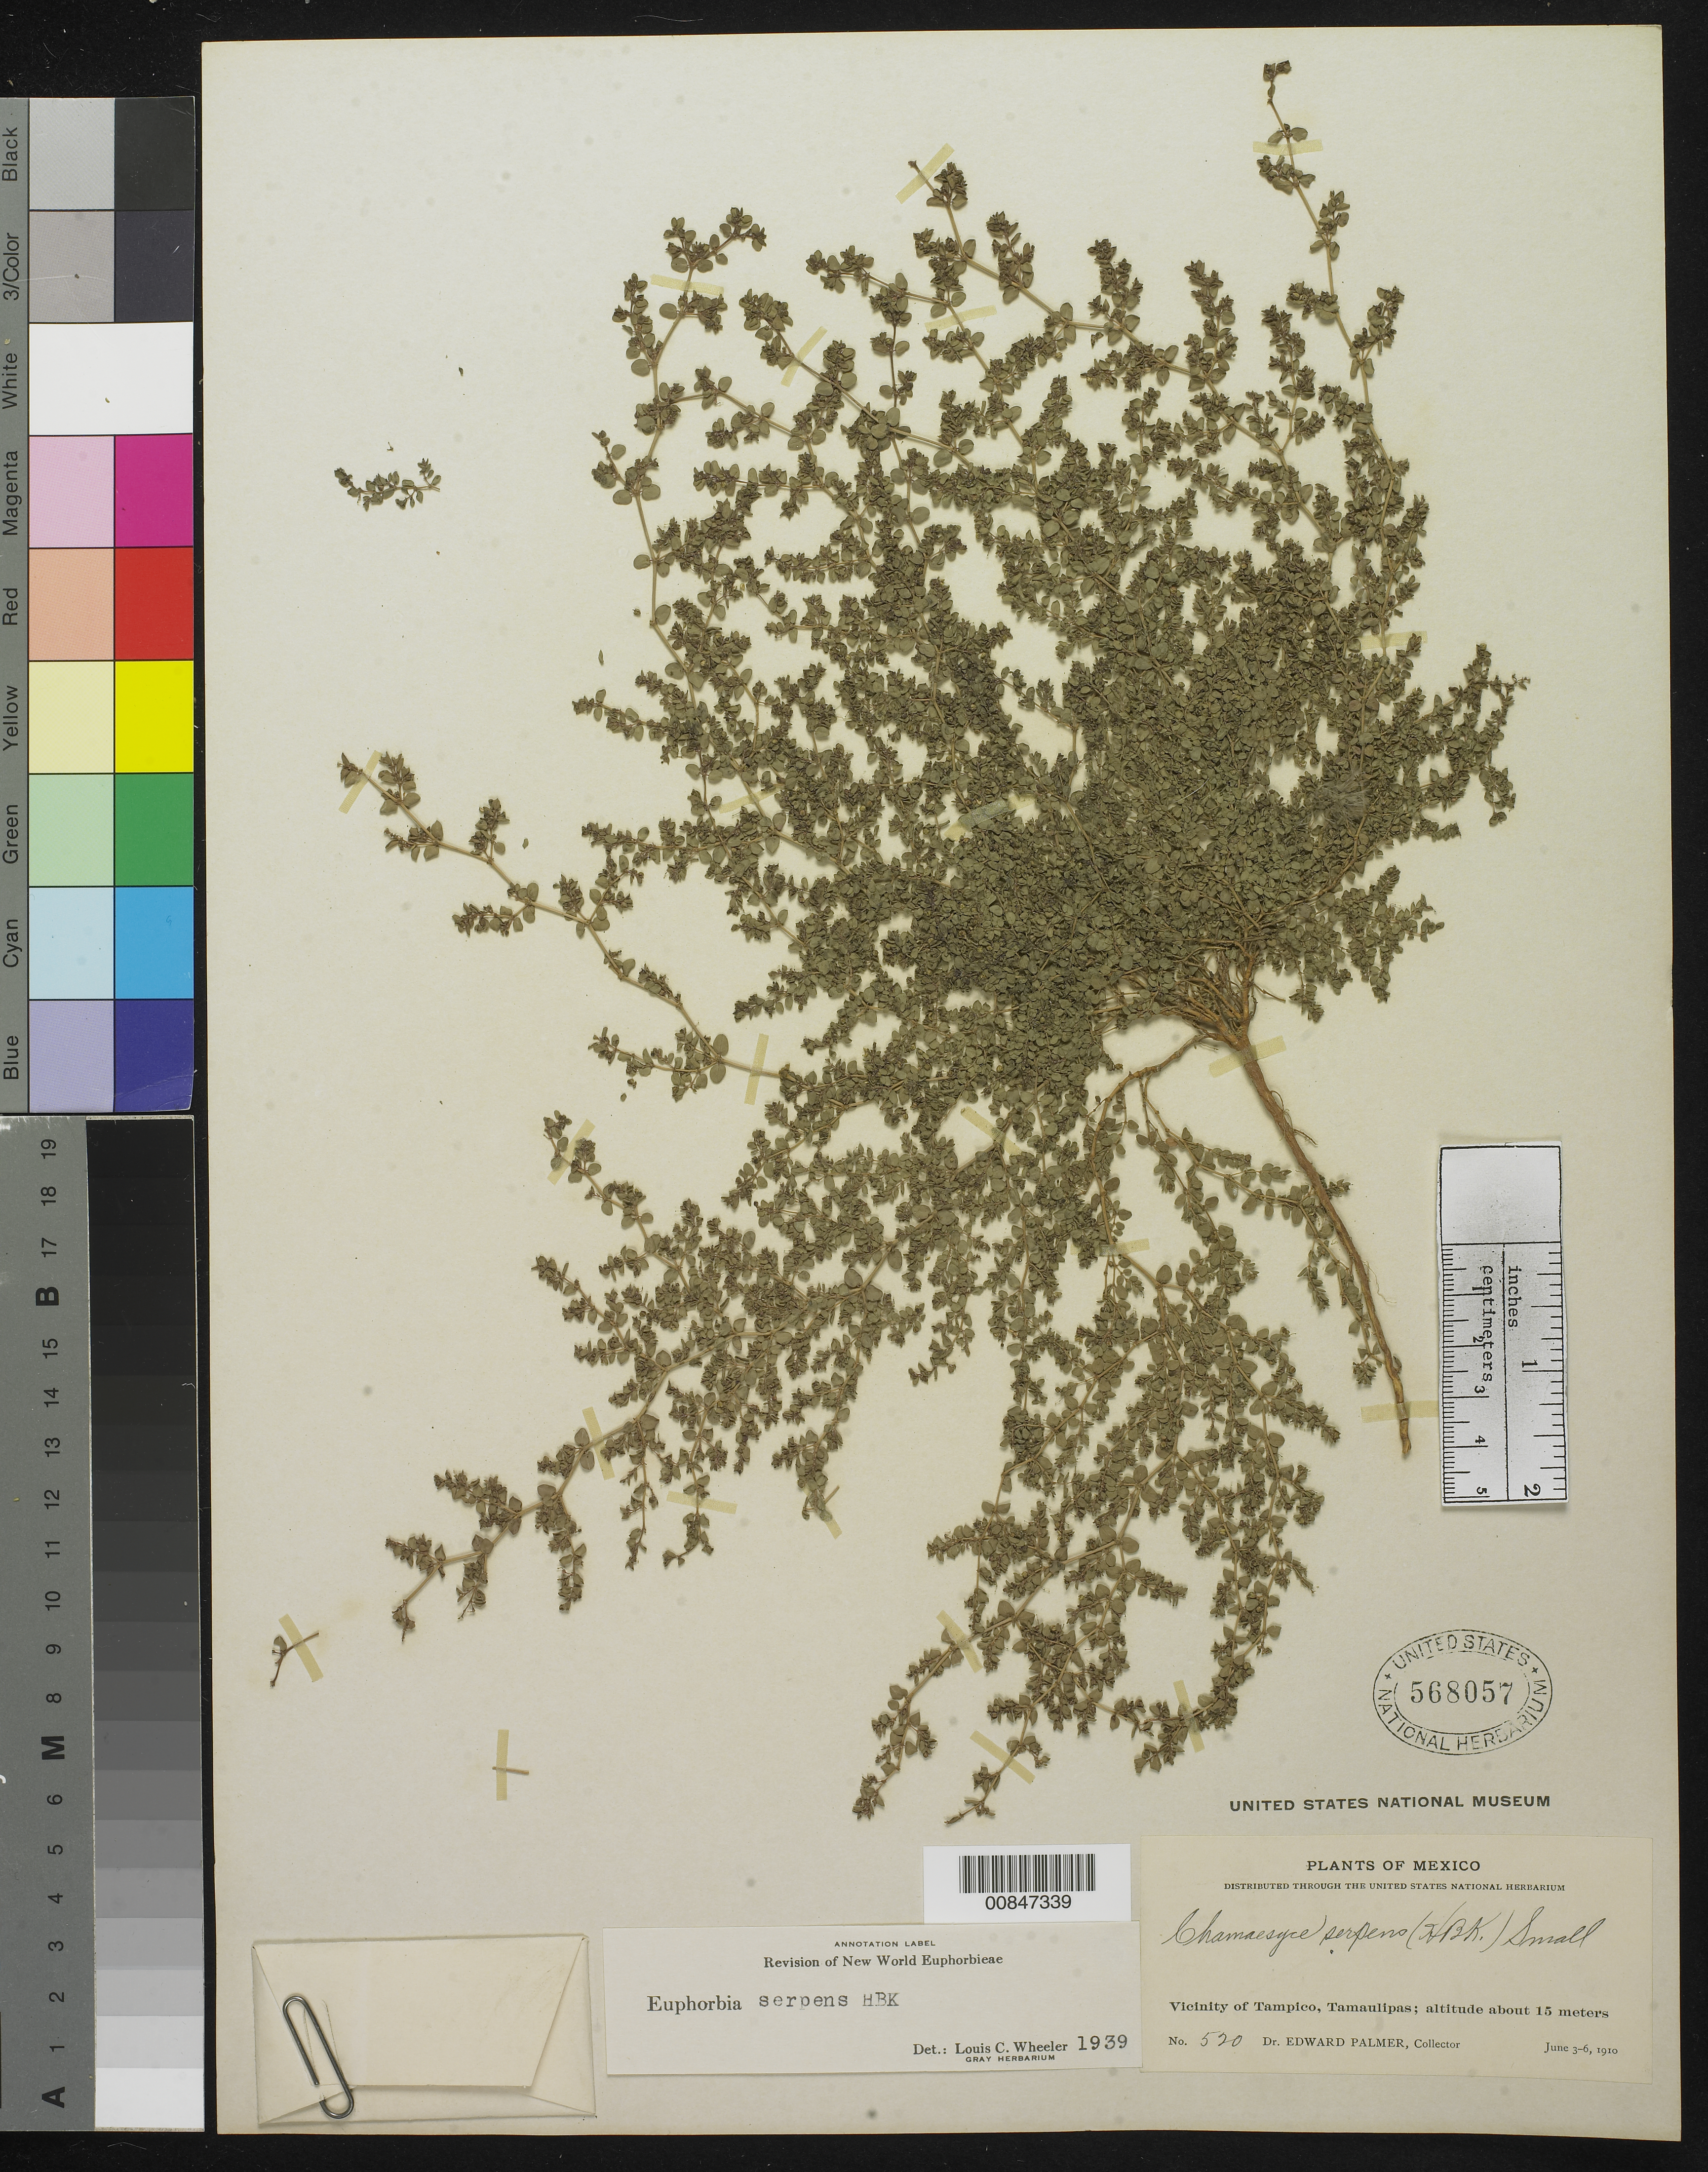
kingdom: Plantae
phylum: Tracheophyta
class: Magnoliopsida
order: Malpighiales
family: Euphorbiaceae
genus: Euphorbia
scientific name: Euphorbia serpens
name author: Kunth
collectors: E. Palmer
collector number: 520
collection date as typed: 03 Jun 1910 to 06 Jun 1910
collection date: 1910-06-03/1910-06-06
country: Mexico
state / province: Tamaulipas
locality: Vicinity of Tampico, Tamaulipas.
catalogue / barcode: US 568057